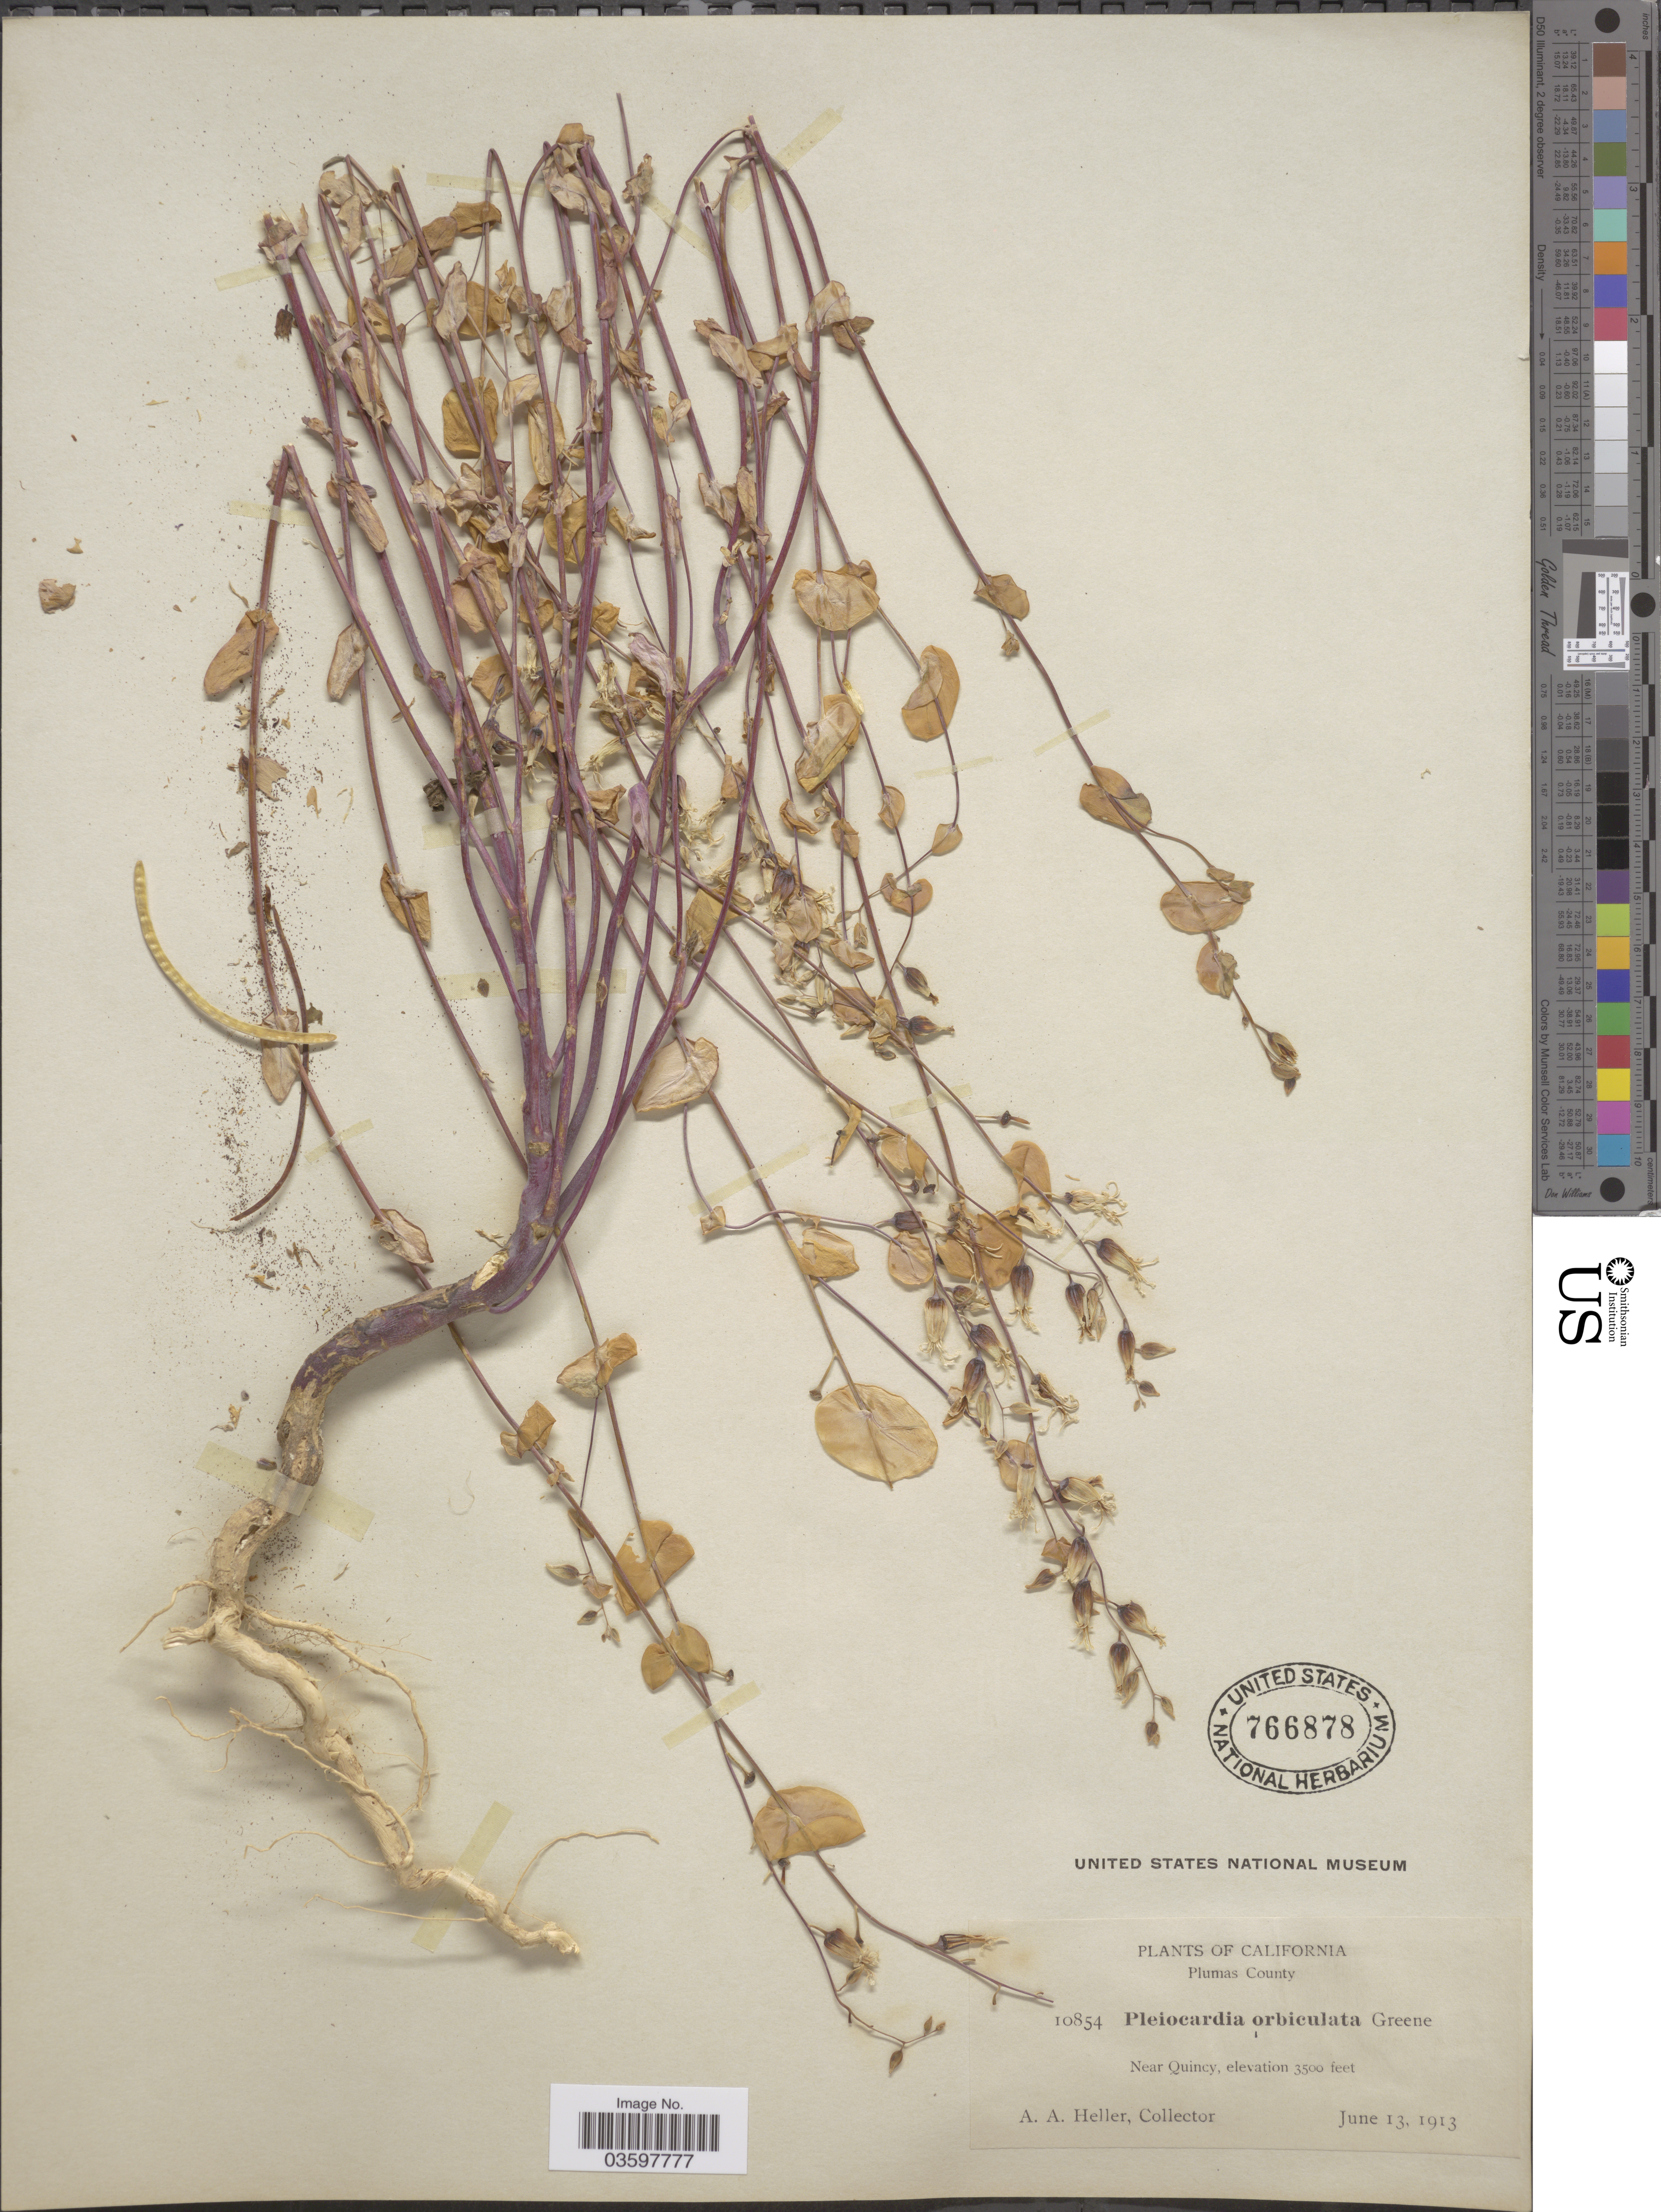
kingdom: Plantae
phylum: Tracheophyta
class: Magnoliopsida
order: Brassicales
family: Brassicaceae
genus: Streptanthus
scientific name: Streptanthus tortuosus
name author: Kellogg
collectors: A. A. Heller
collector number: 10854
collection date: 1913-06-13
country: United States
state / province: California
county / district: Plumas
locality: Plumas County. Near Quincy.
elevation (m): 1067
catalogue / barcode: US 766878